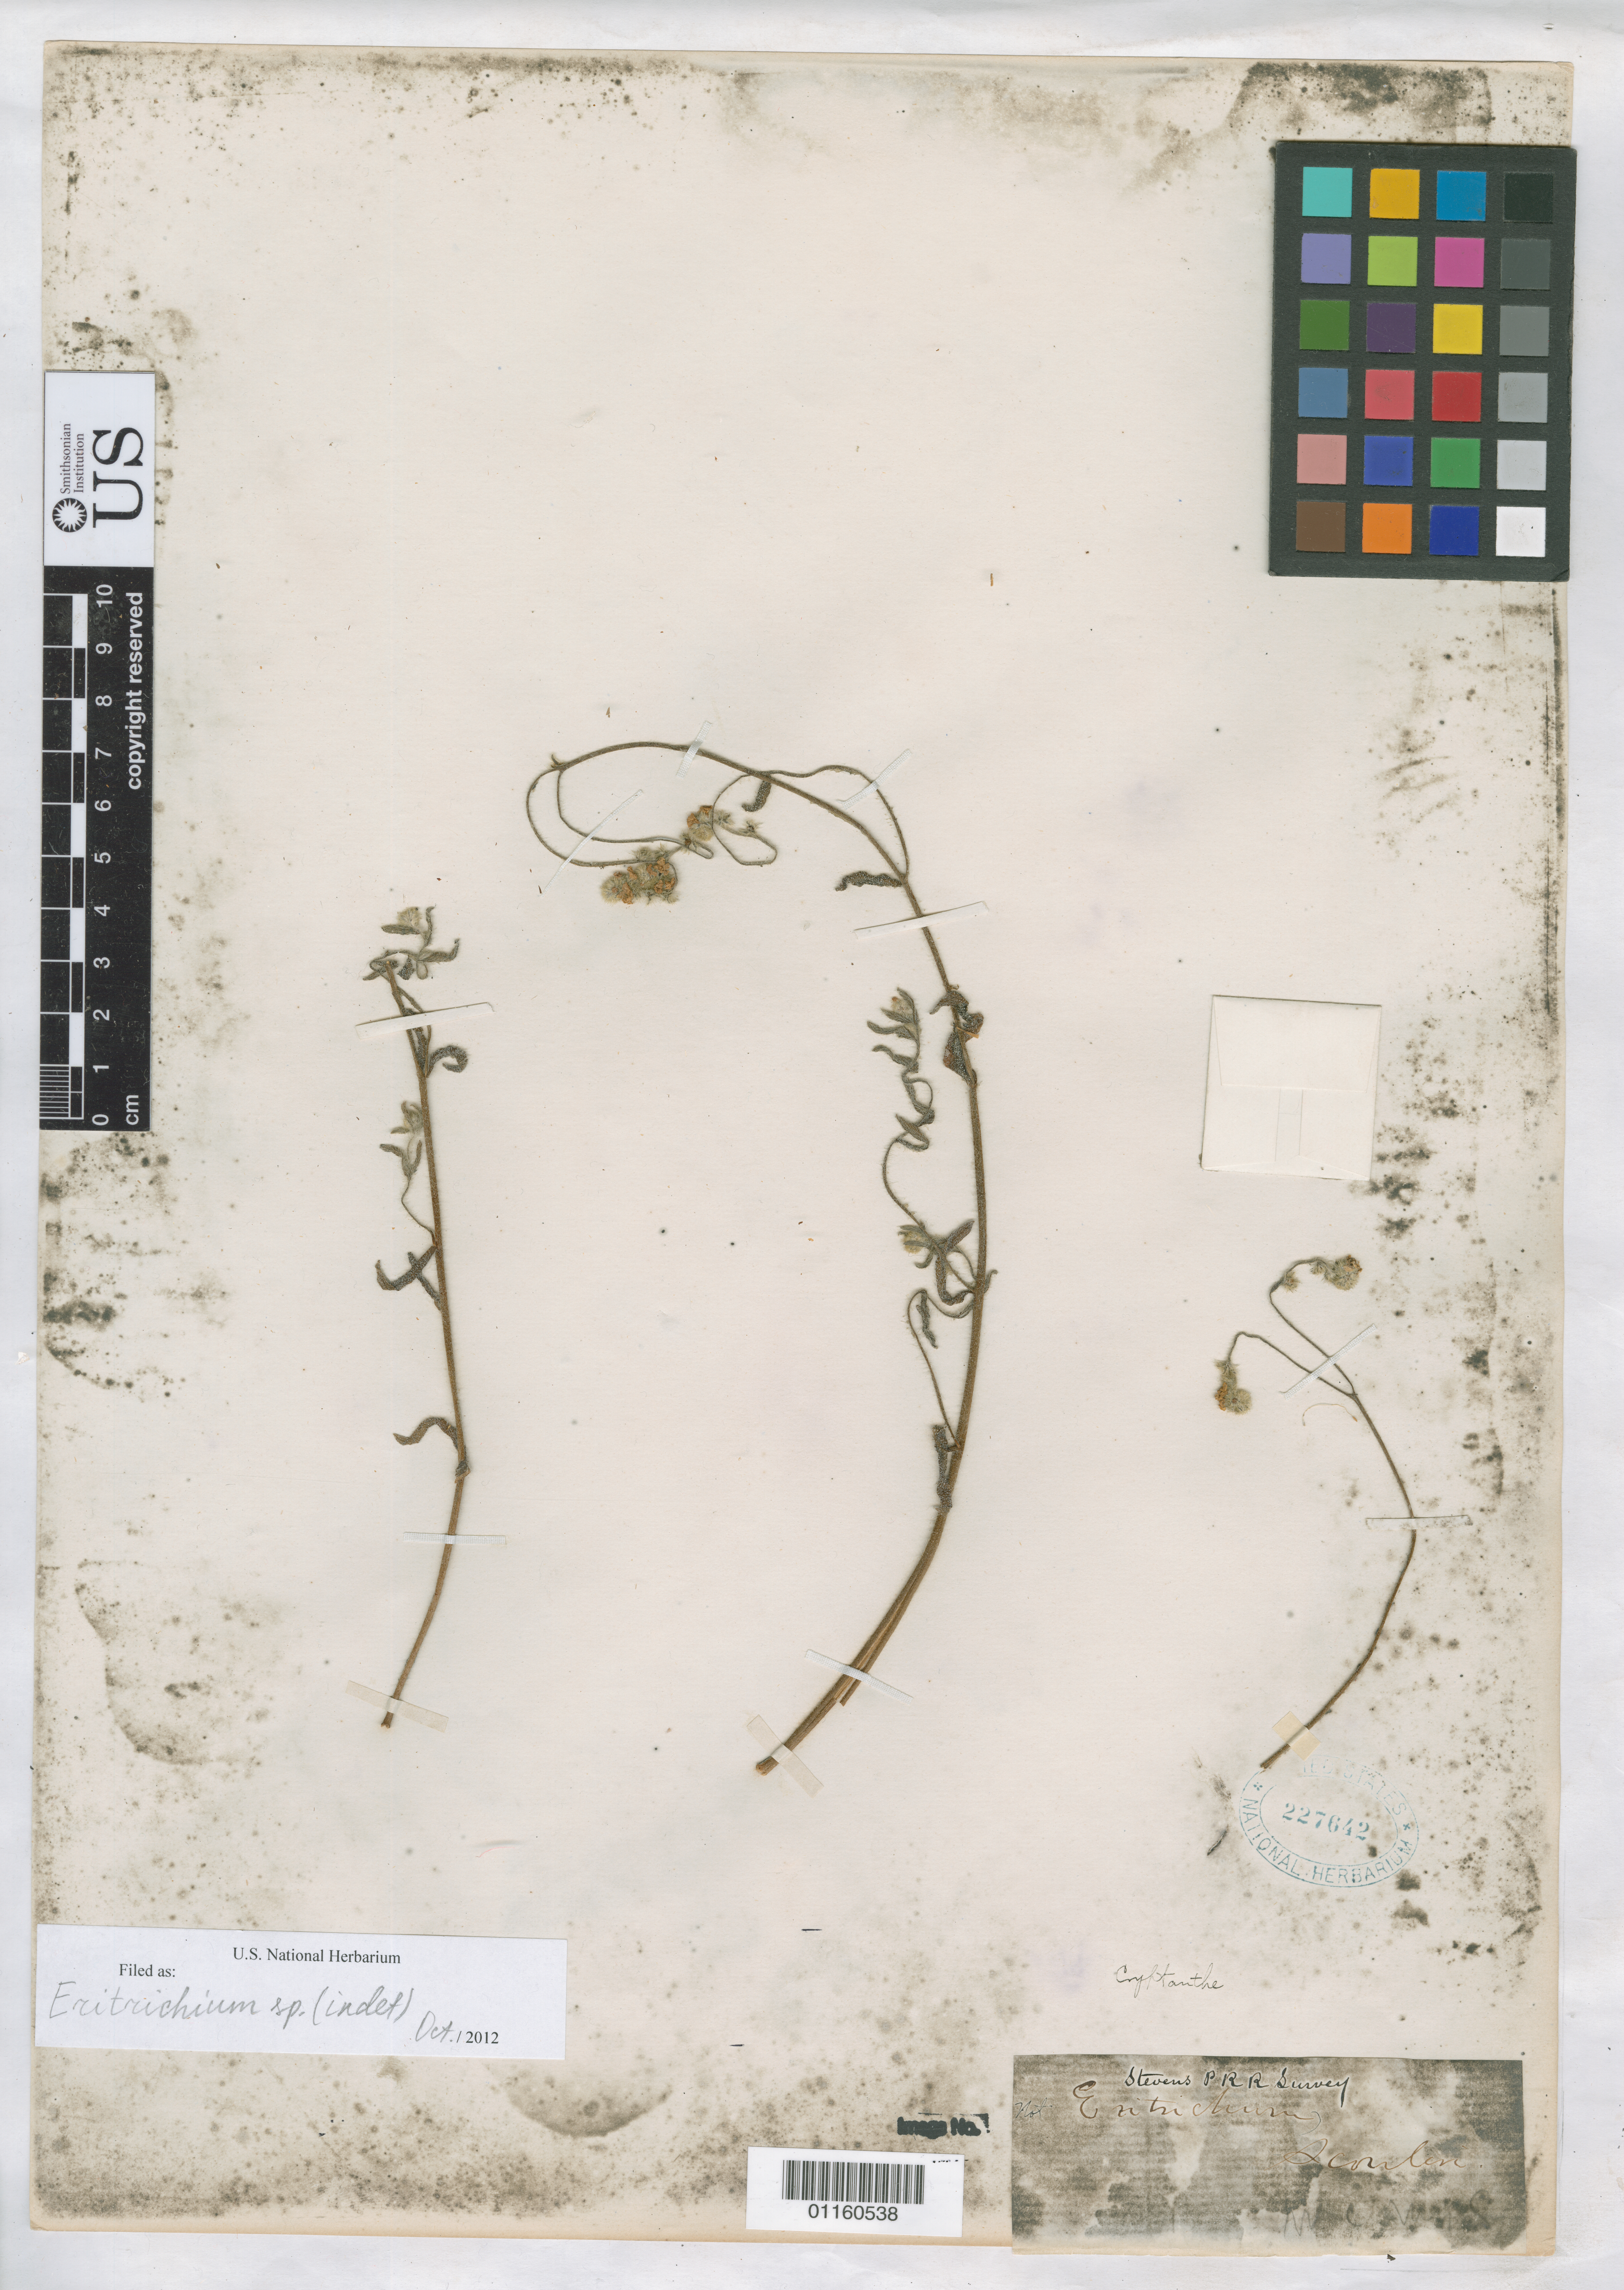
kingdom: Plantae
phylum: Tracheophyta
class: Magnoliopsida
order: Boraginales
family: Boraginaceae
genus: Eritrichium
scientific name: Eritrichium sp.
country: United States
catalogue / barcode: US 227642